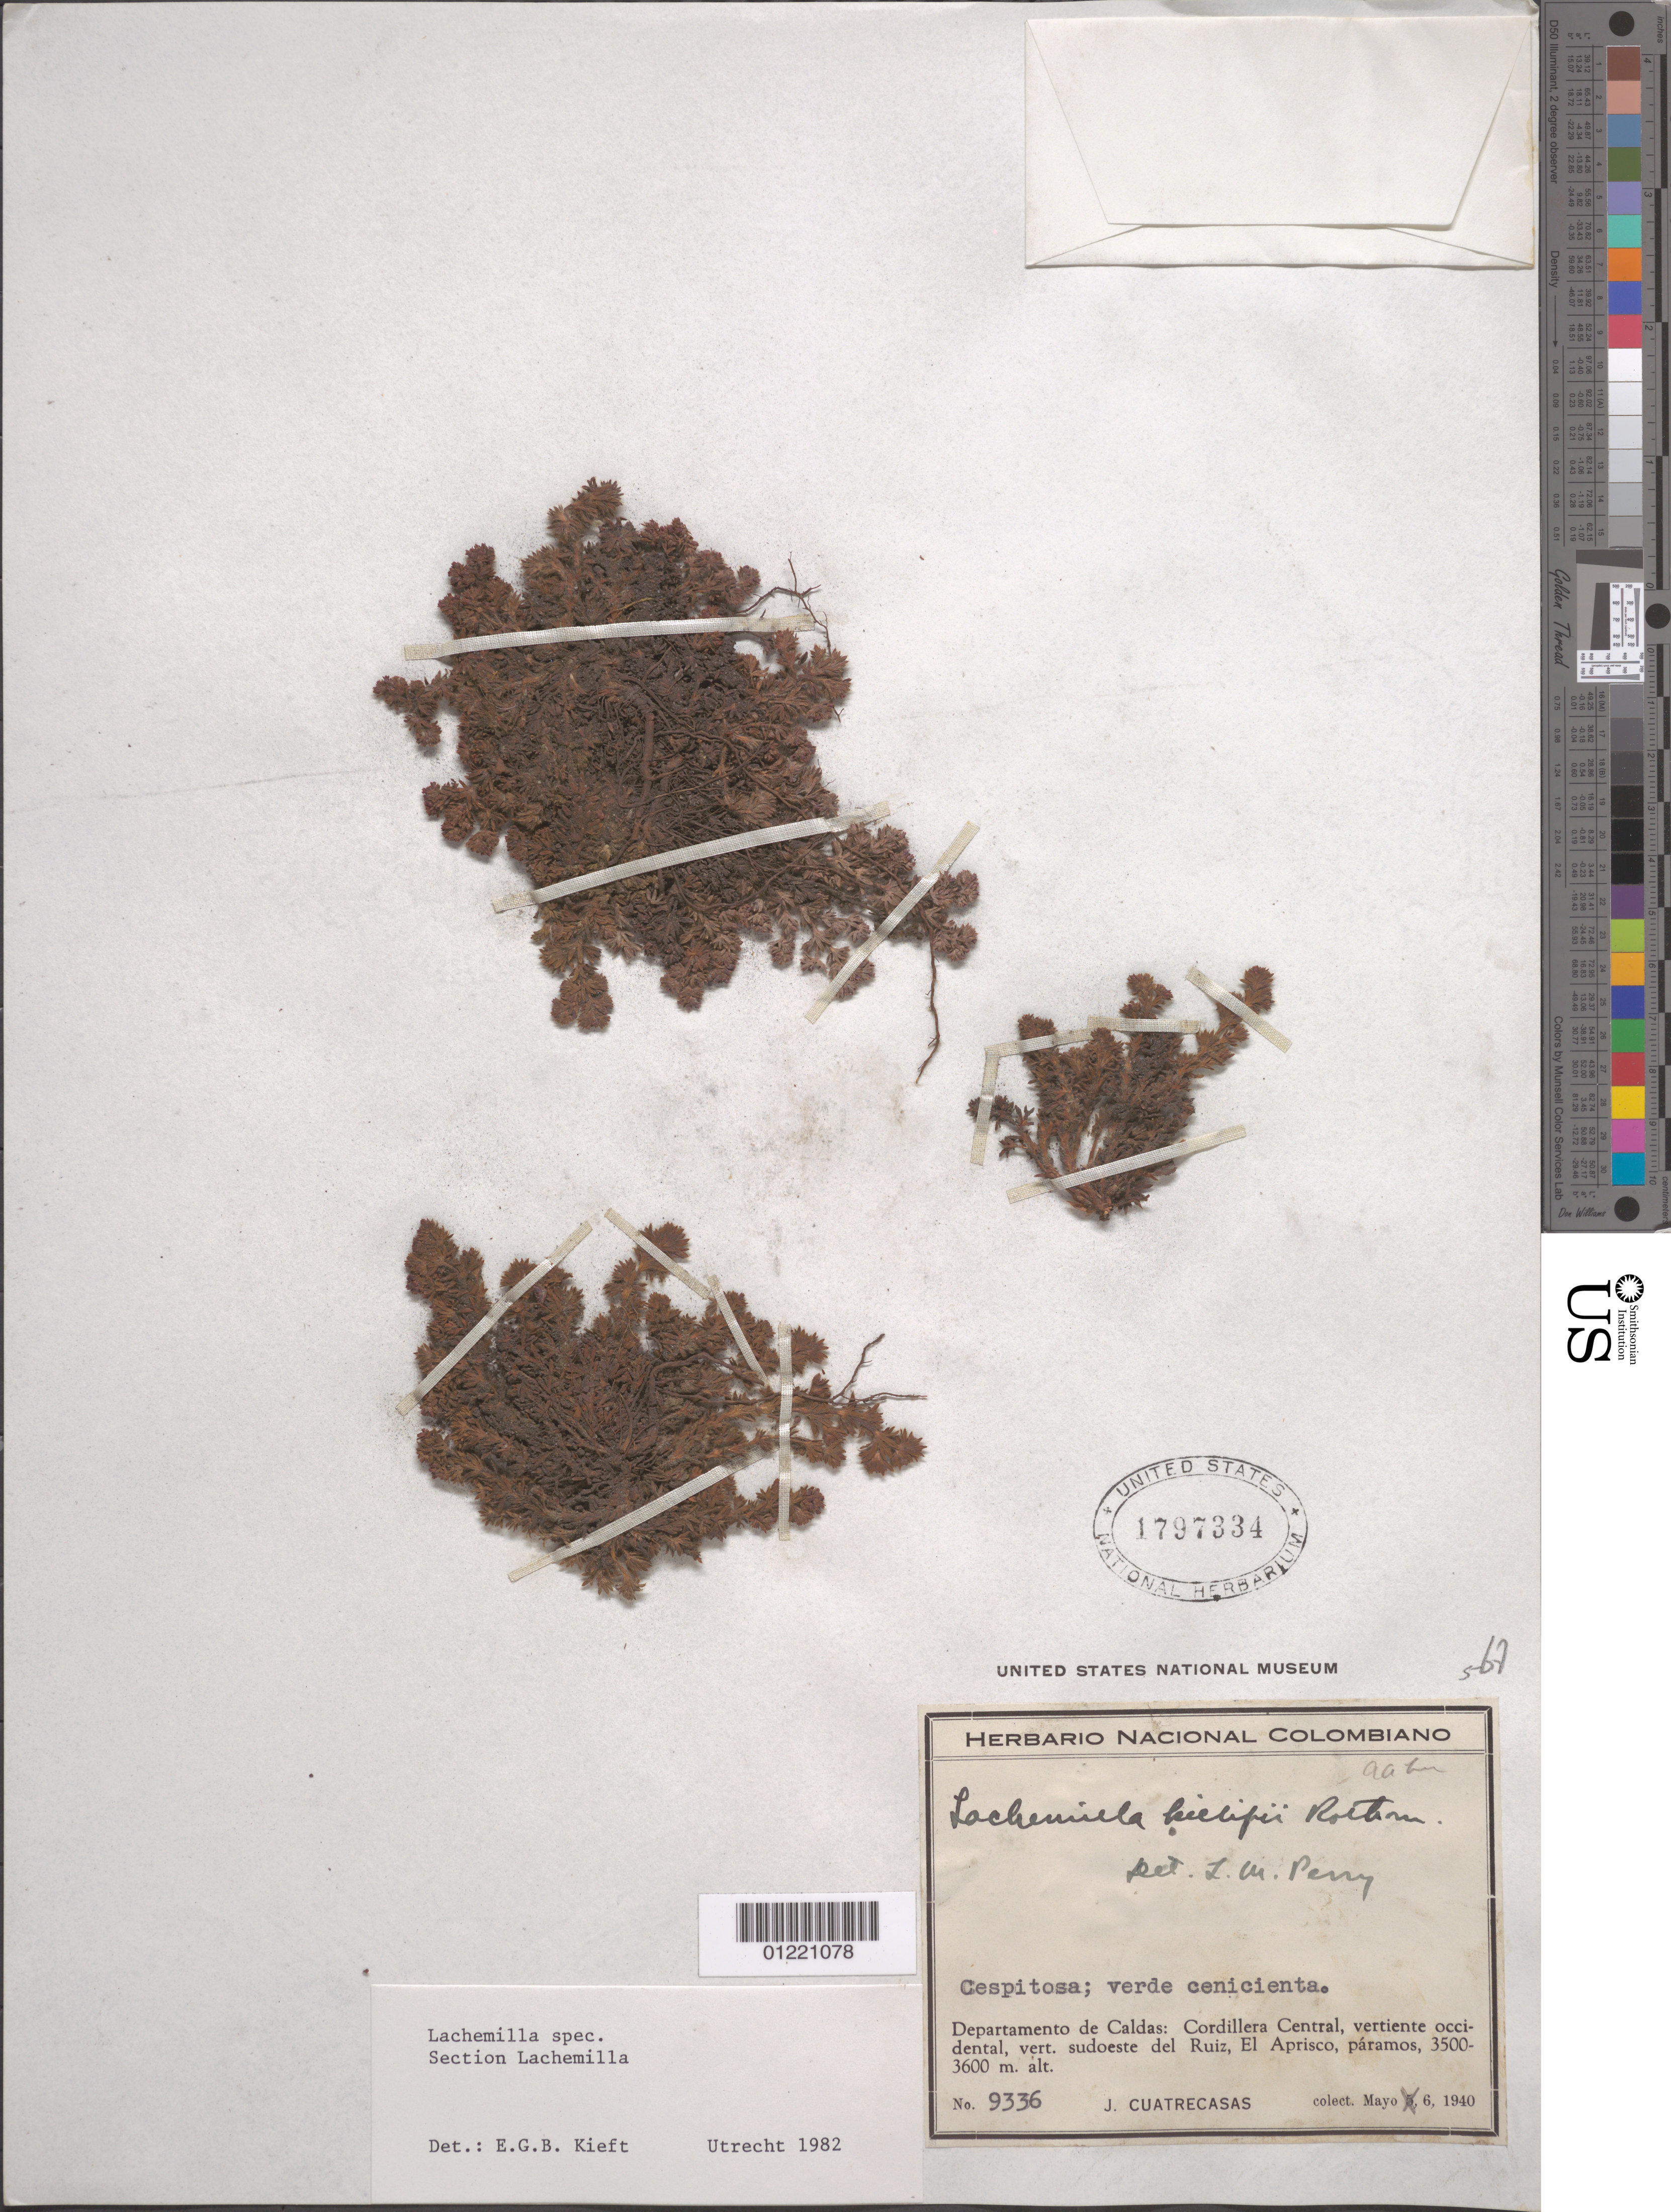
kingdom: Plantae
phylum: Tracheophyta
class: Magnoliopsida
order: Rosales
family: Rosaceae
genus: Lachemilla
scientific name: Lachemilla sp.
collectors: J. Cuatrecasas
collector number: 9336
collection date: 1940-05-06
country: Colombia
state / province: Caldas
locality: Cordillera Central, vertiente occidental, vert. sudoeste del Ruiz, El Aprisco.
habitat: paramos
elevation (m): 3500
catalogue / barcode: US 1797334